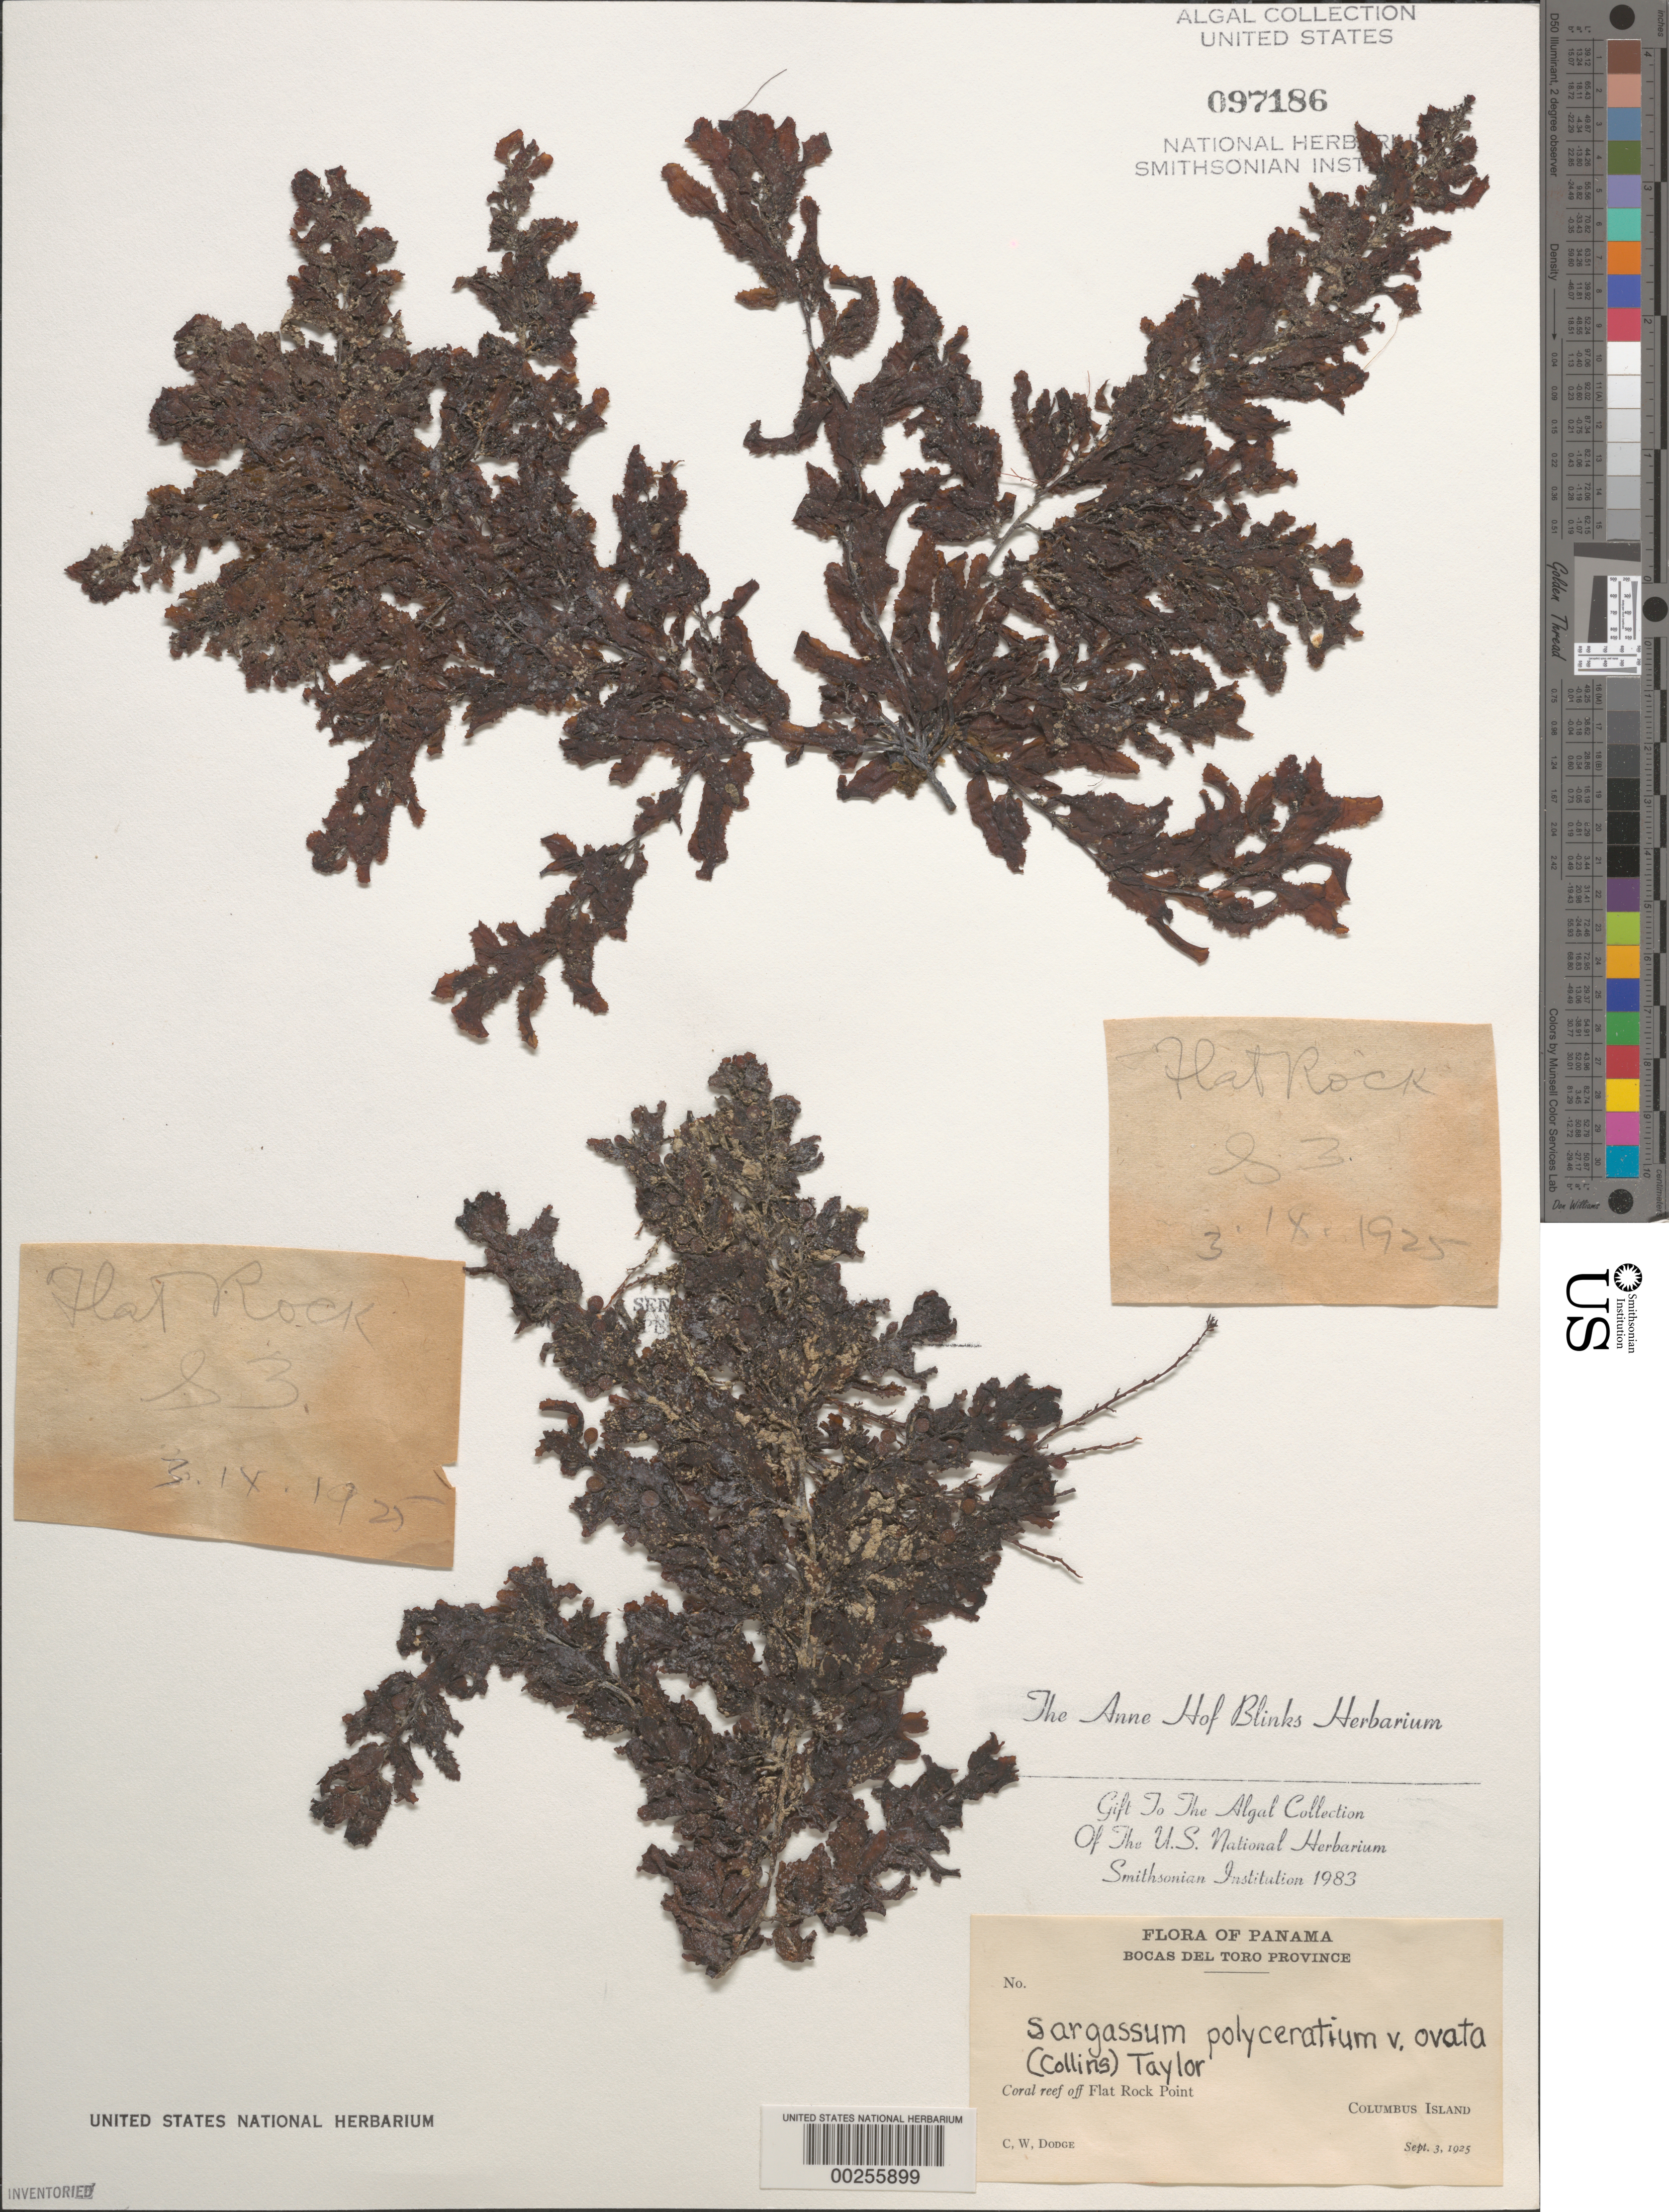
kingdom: Chromista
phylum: Ochrophyta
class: Phaeophyceae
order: Fucales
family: Sargassaceae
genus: Sargassum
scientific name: Sargassum polyceratium var. ovata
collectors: C. Dodge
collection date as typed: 03 Sep 1925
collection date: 1925-09-03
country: Panama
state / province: Bocas del Toro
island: Columbus Island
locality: Coral reef off Flat Rock Point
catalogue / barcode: US 97186